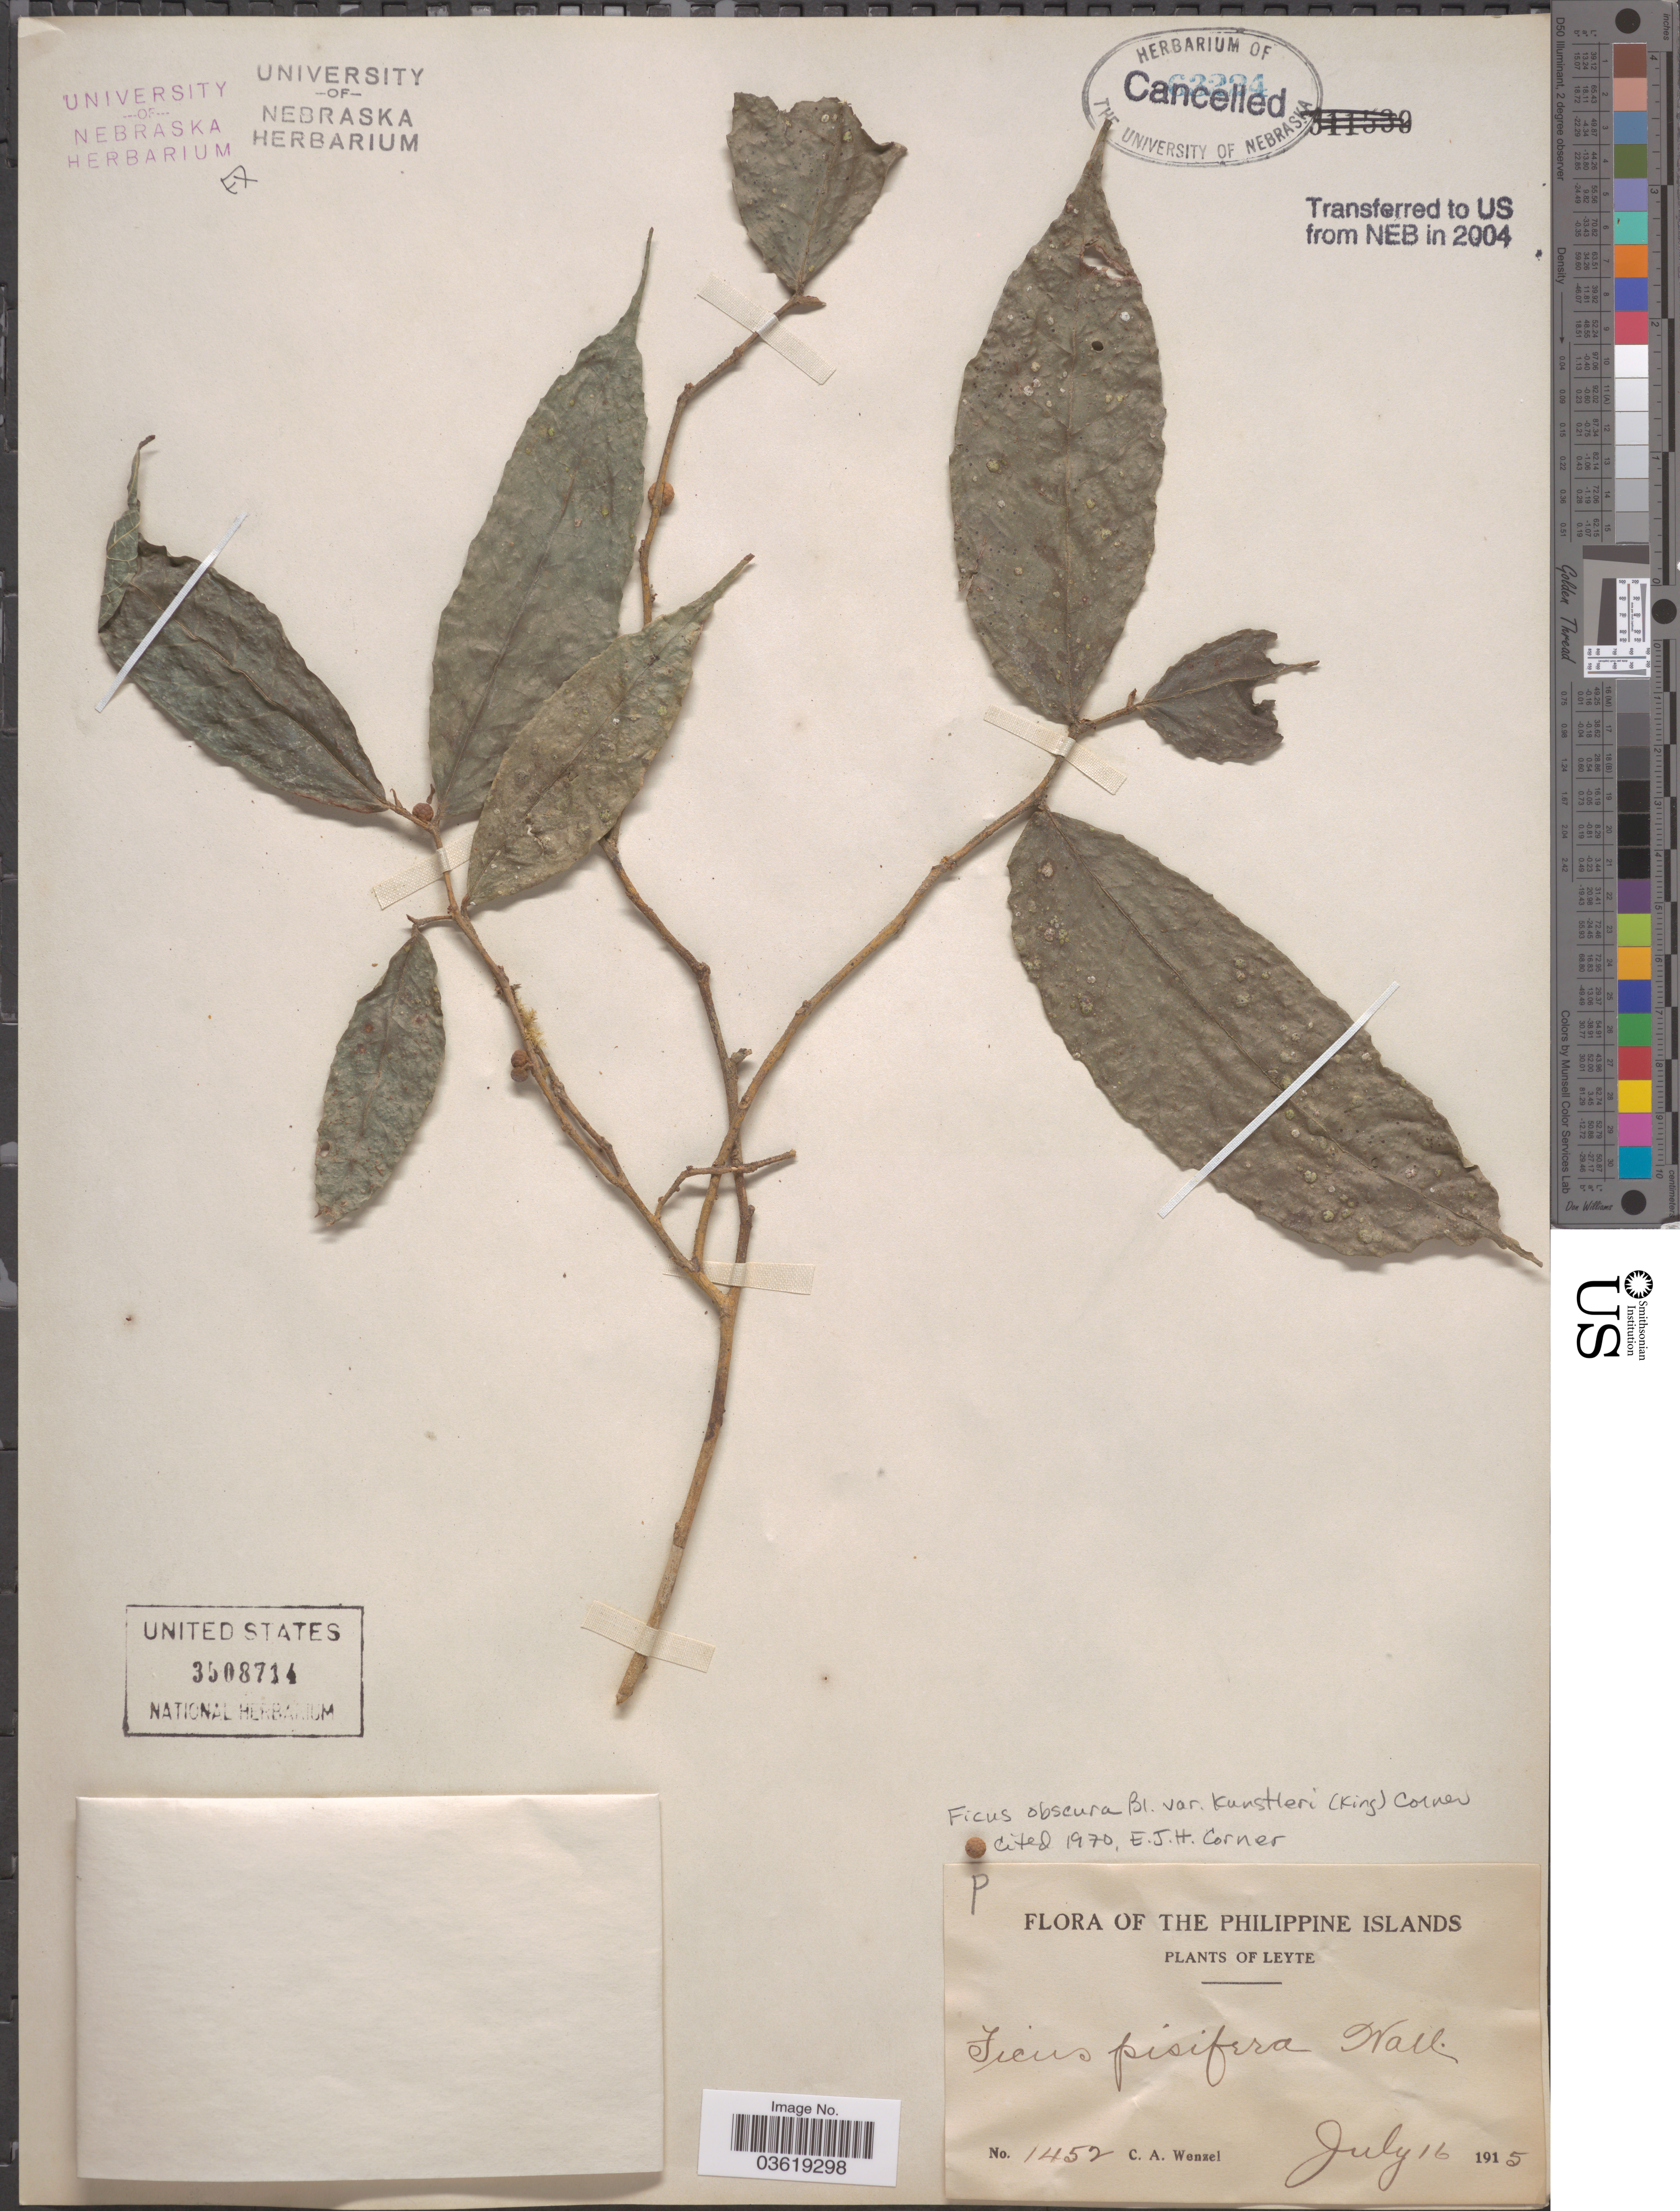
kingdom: Plantae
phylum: Tracheophyta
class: Magnoliopsida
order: Rosales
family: Moraceae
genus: Ficus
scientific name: Ficus obscura var. kunstleri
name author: Blume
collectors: C. Wenzel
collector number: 1452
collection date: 1915-07-16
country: Philippines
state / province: Eastern Visayas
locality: The Philippine Islands, Leyte.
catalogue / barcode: US 3508714